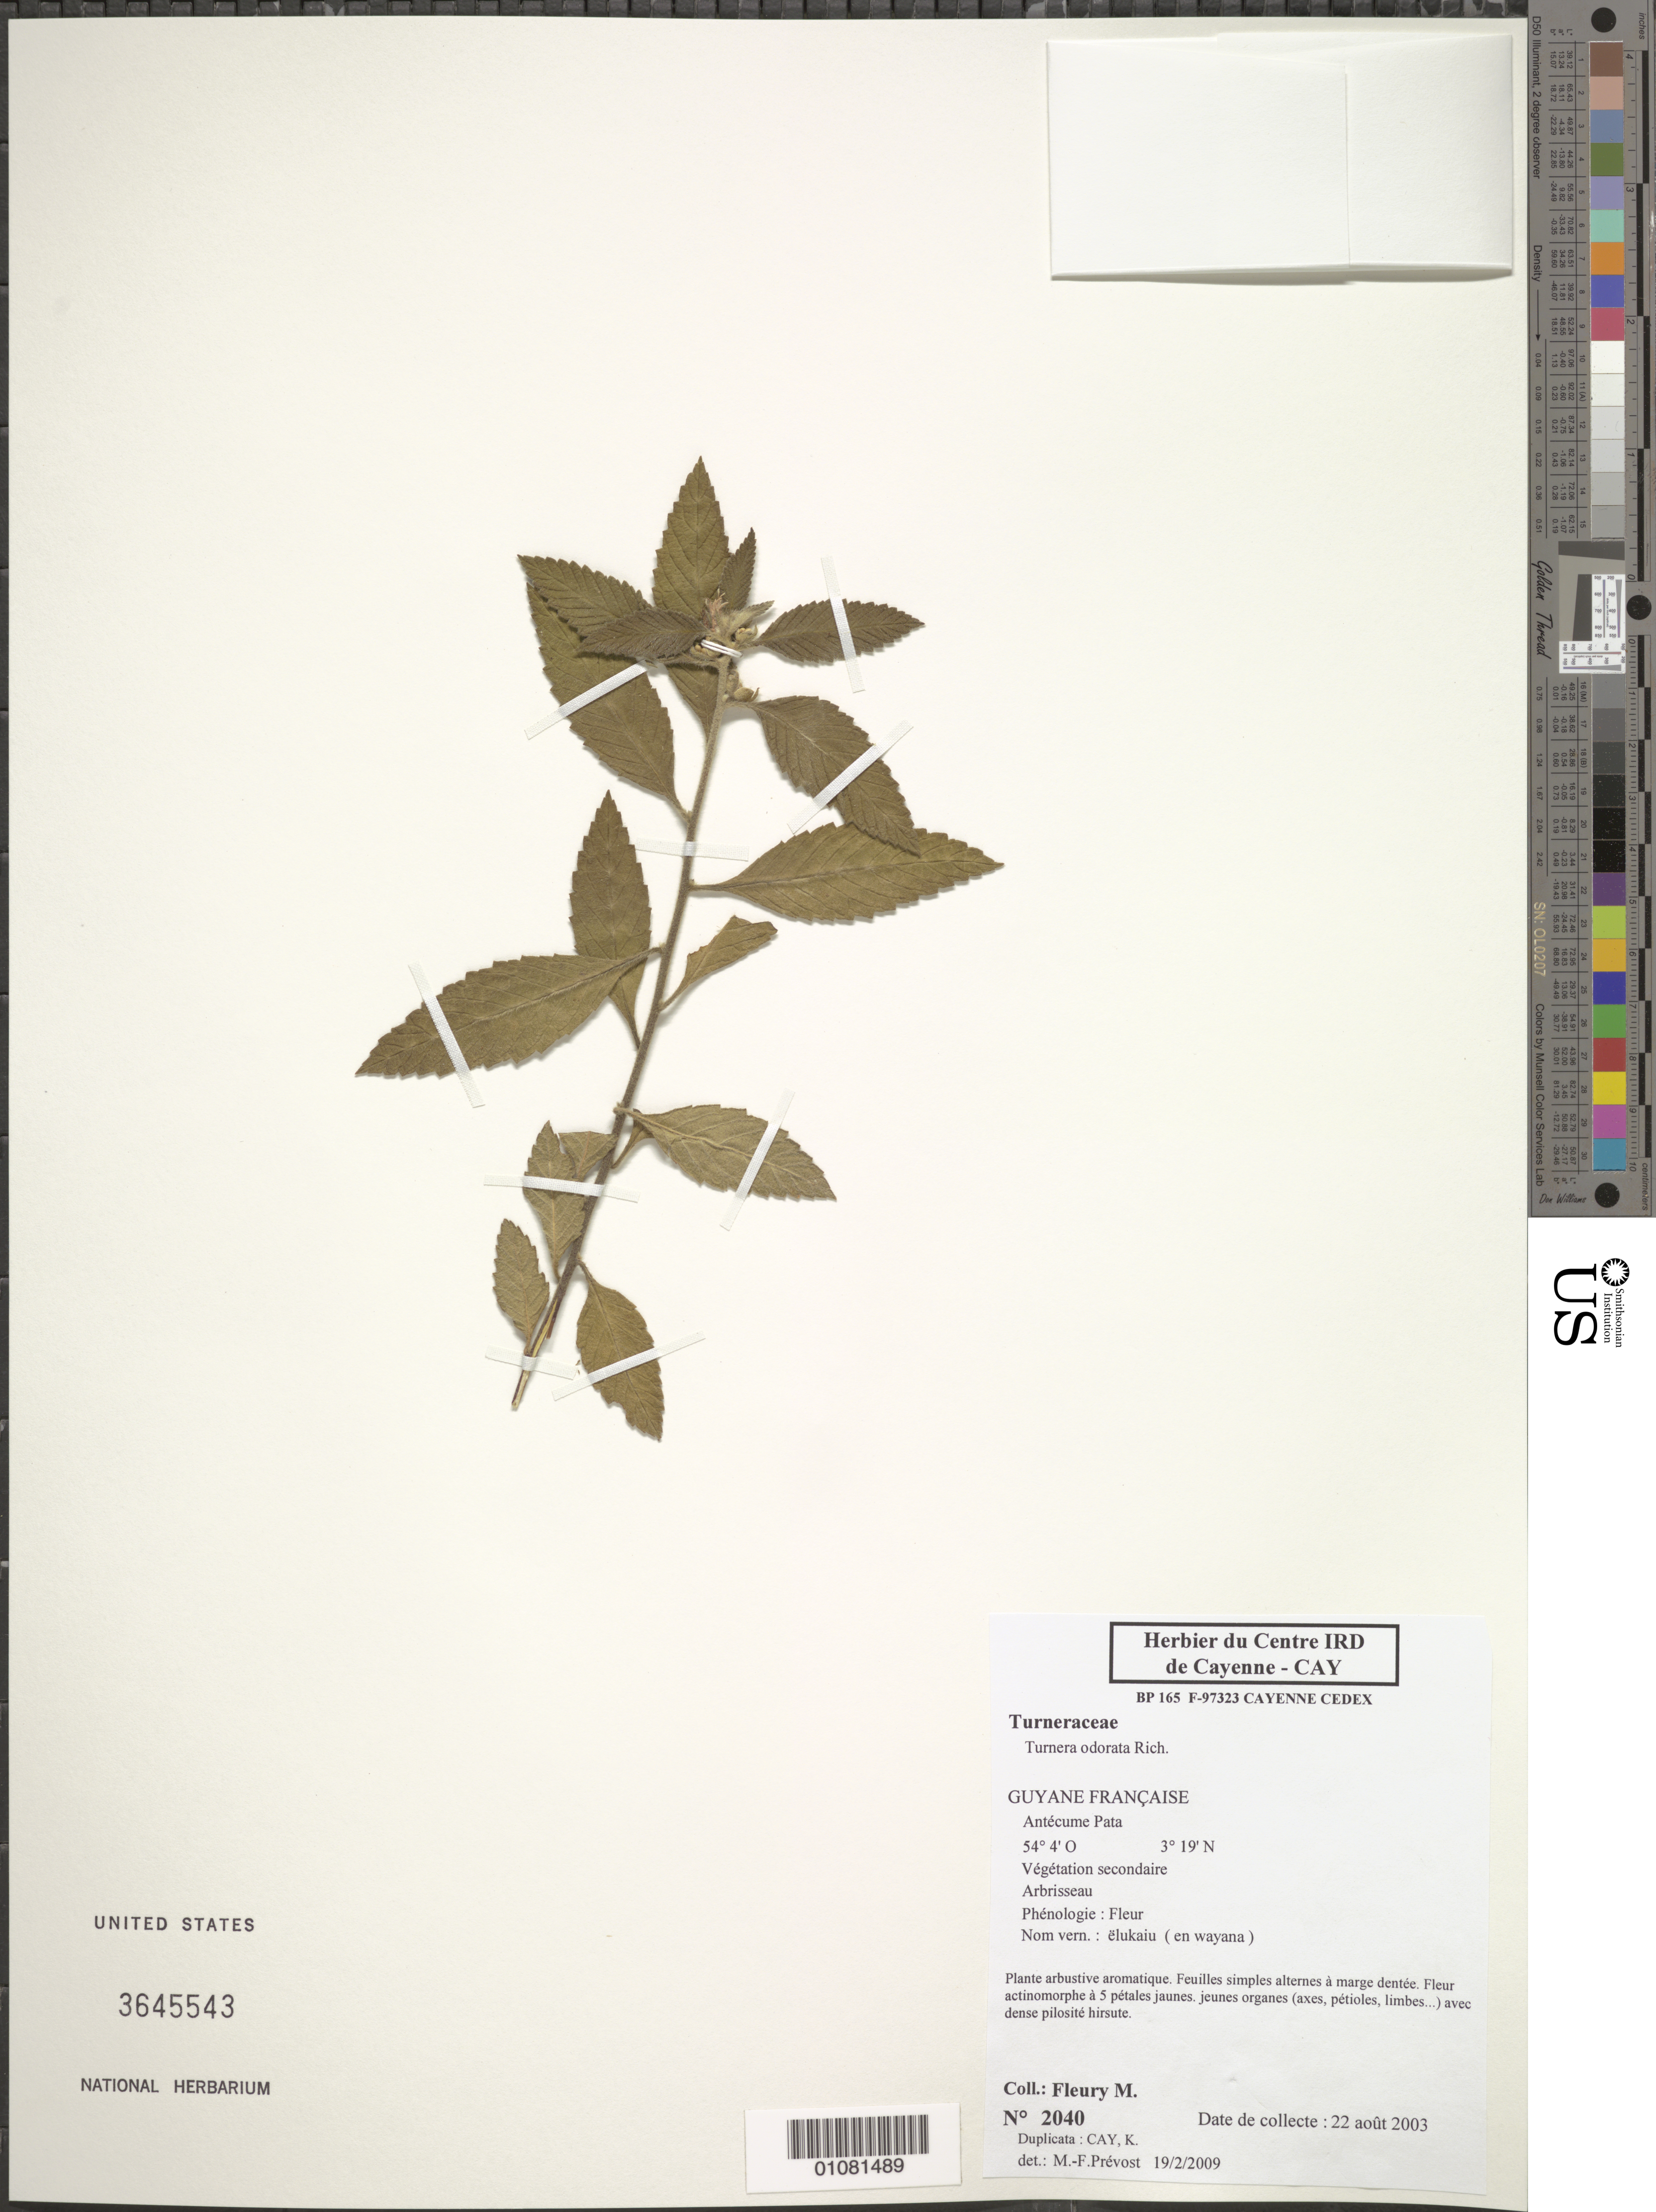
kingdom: Plantae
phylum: Tracheophyta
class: Magnoliopsida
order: Malpighiales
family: Turneraceae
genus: Turnera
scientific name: Turnera odorata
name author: Rich.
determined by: Prévost, M.-F.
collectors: M. Fleury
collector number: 2040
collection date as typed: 22-Aug-03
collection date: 2003-08-22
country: French Guiana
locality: Antécume Pata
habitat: Vegetation secondaire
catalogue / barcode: US 3645543